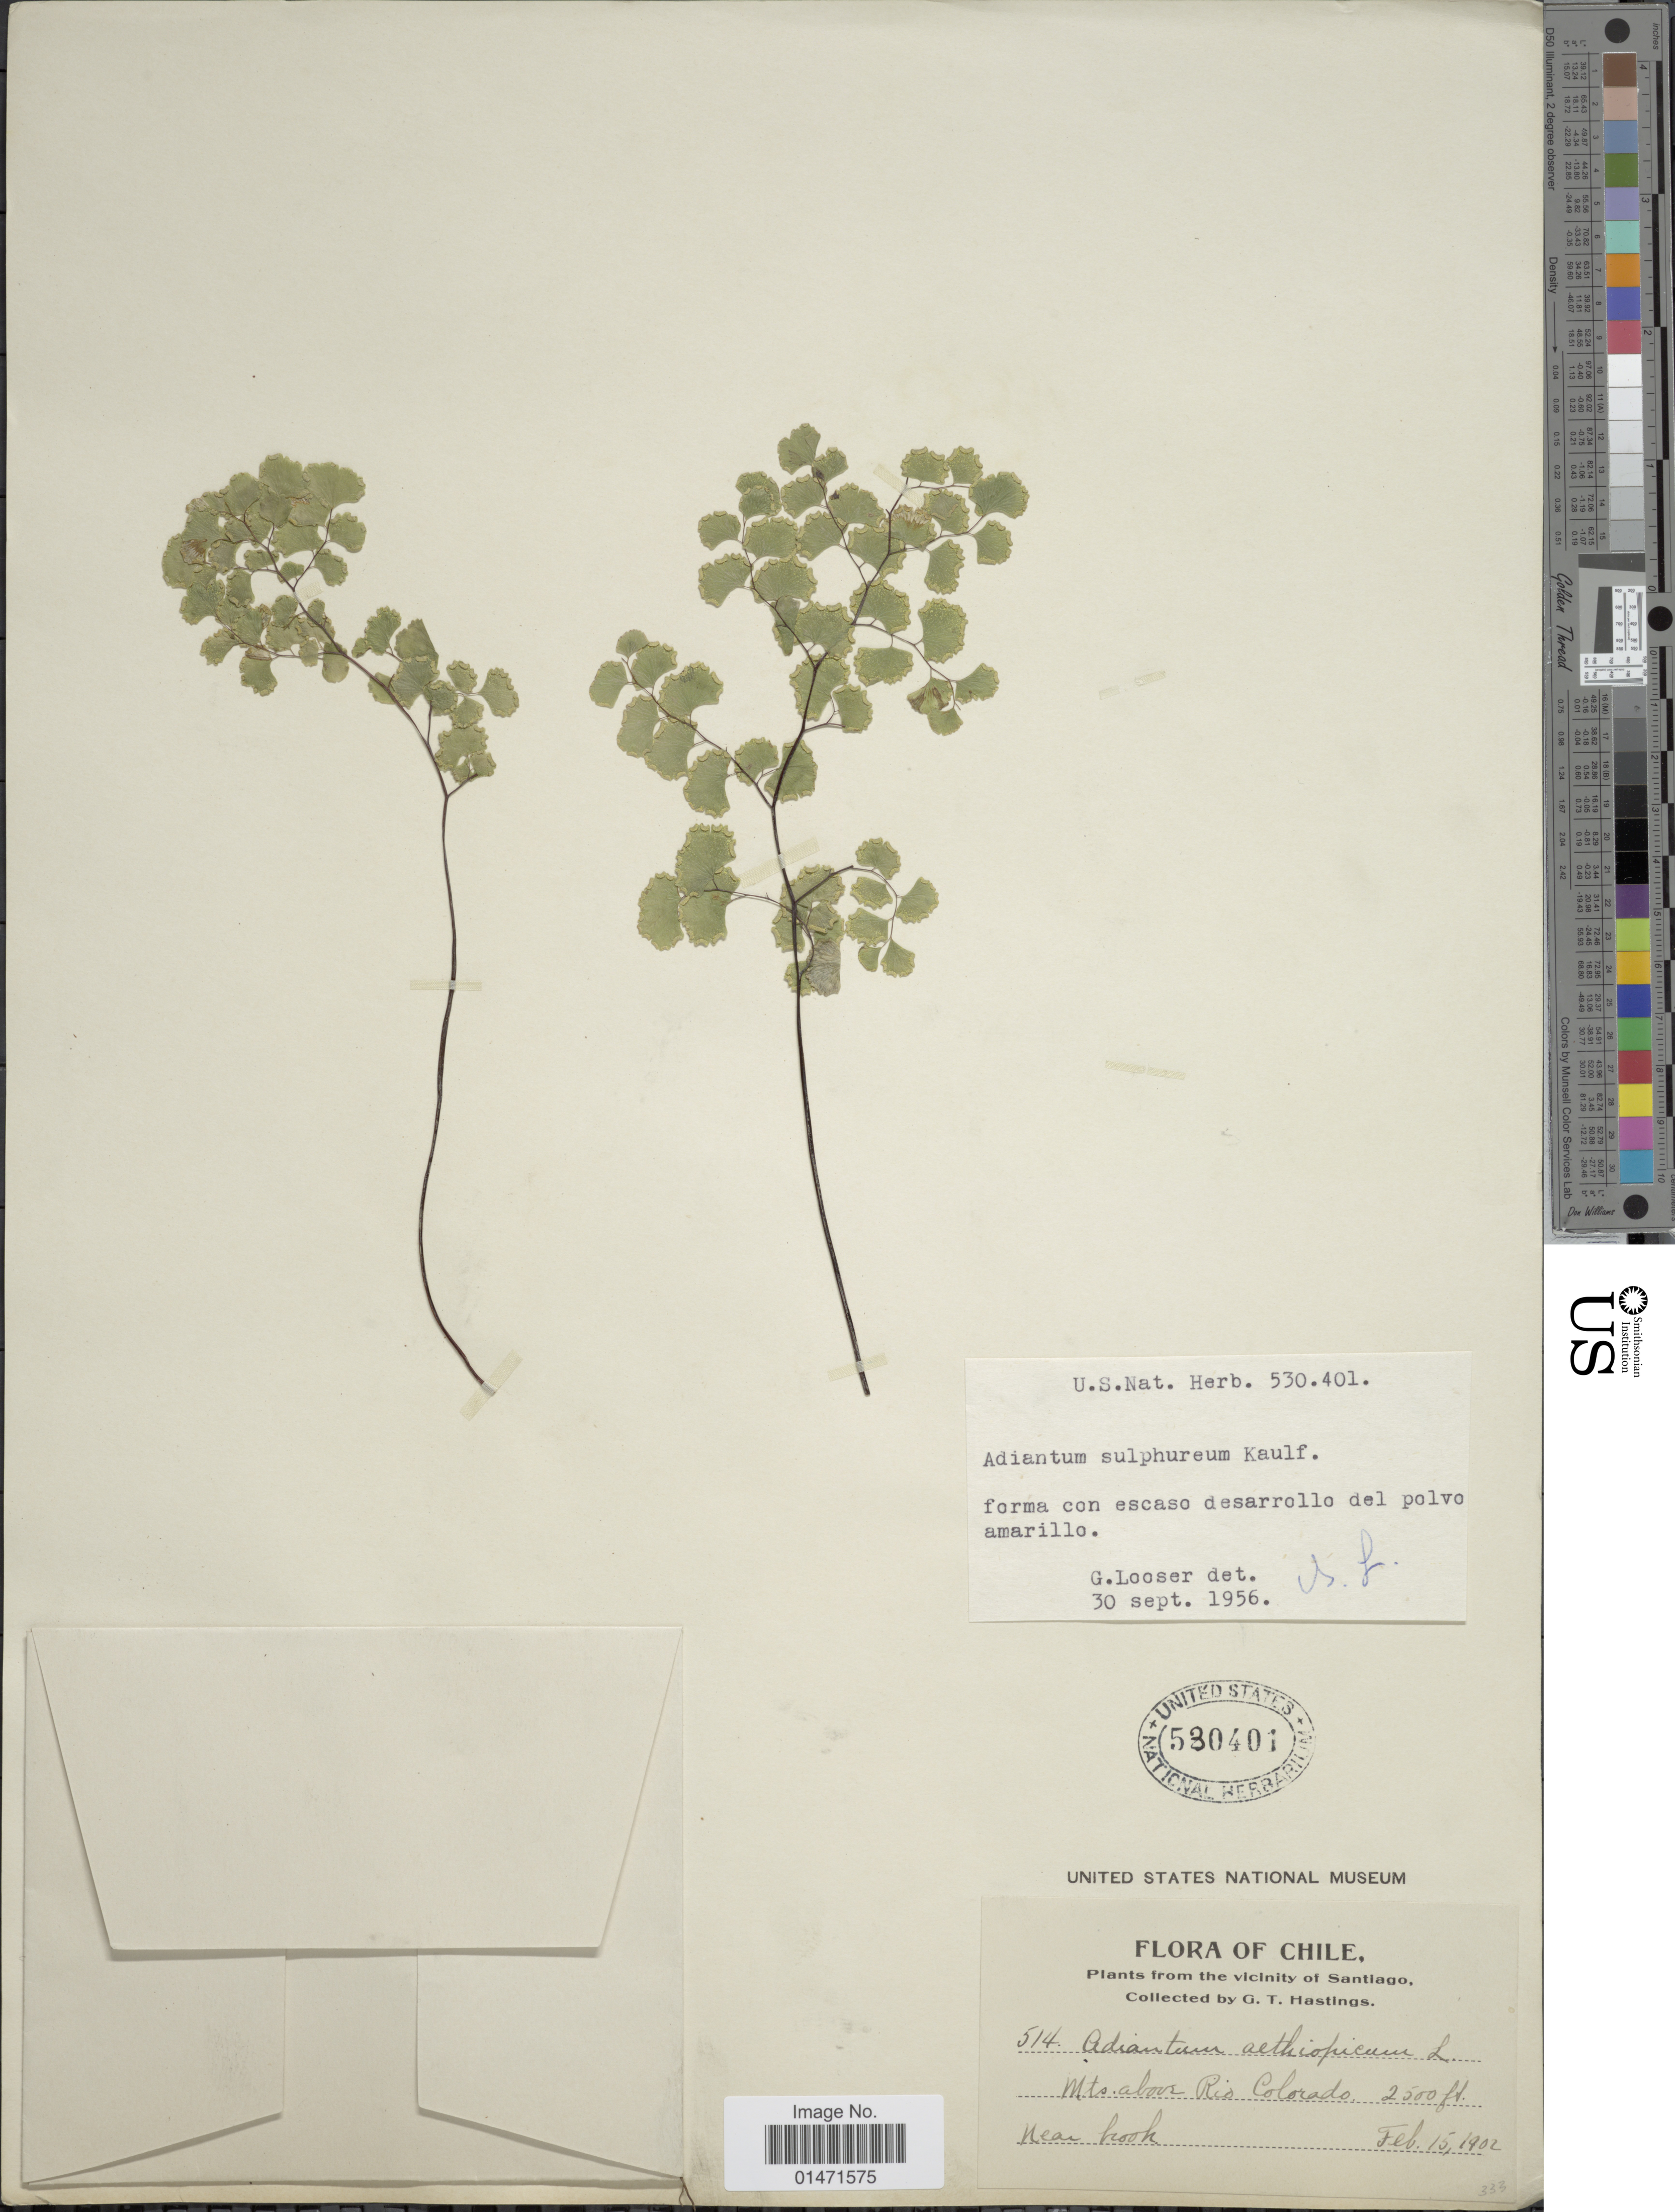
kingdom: Plantae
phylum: Tracheophyta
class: Polypodiopsida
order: Polypodiales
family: Pteridaceae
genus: Adiantum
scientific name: Adiantum sulphureum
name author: Kaulf.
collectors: G. Hastings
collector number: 514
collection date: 1902-02-15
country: Chile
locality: Mts. above Rio Colorado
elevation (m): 762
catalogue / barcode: US 530401